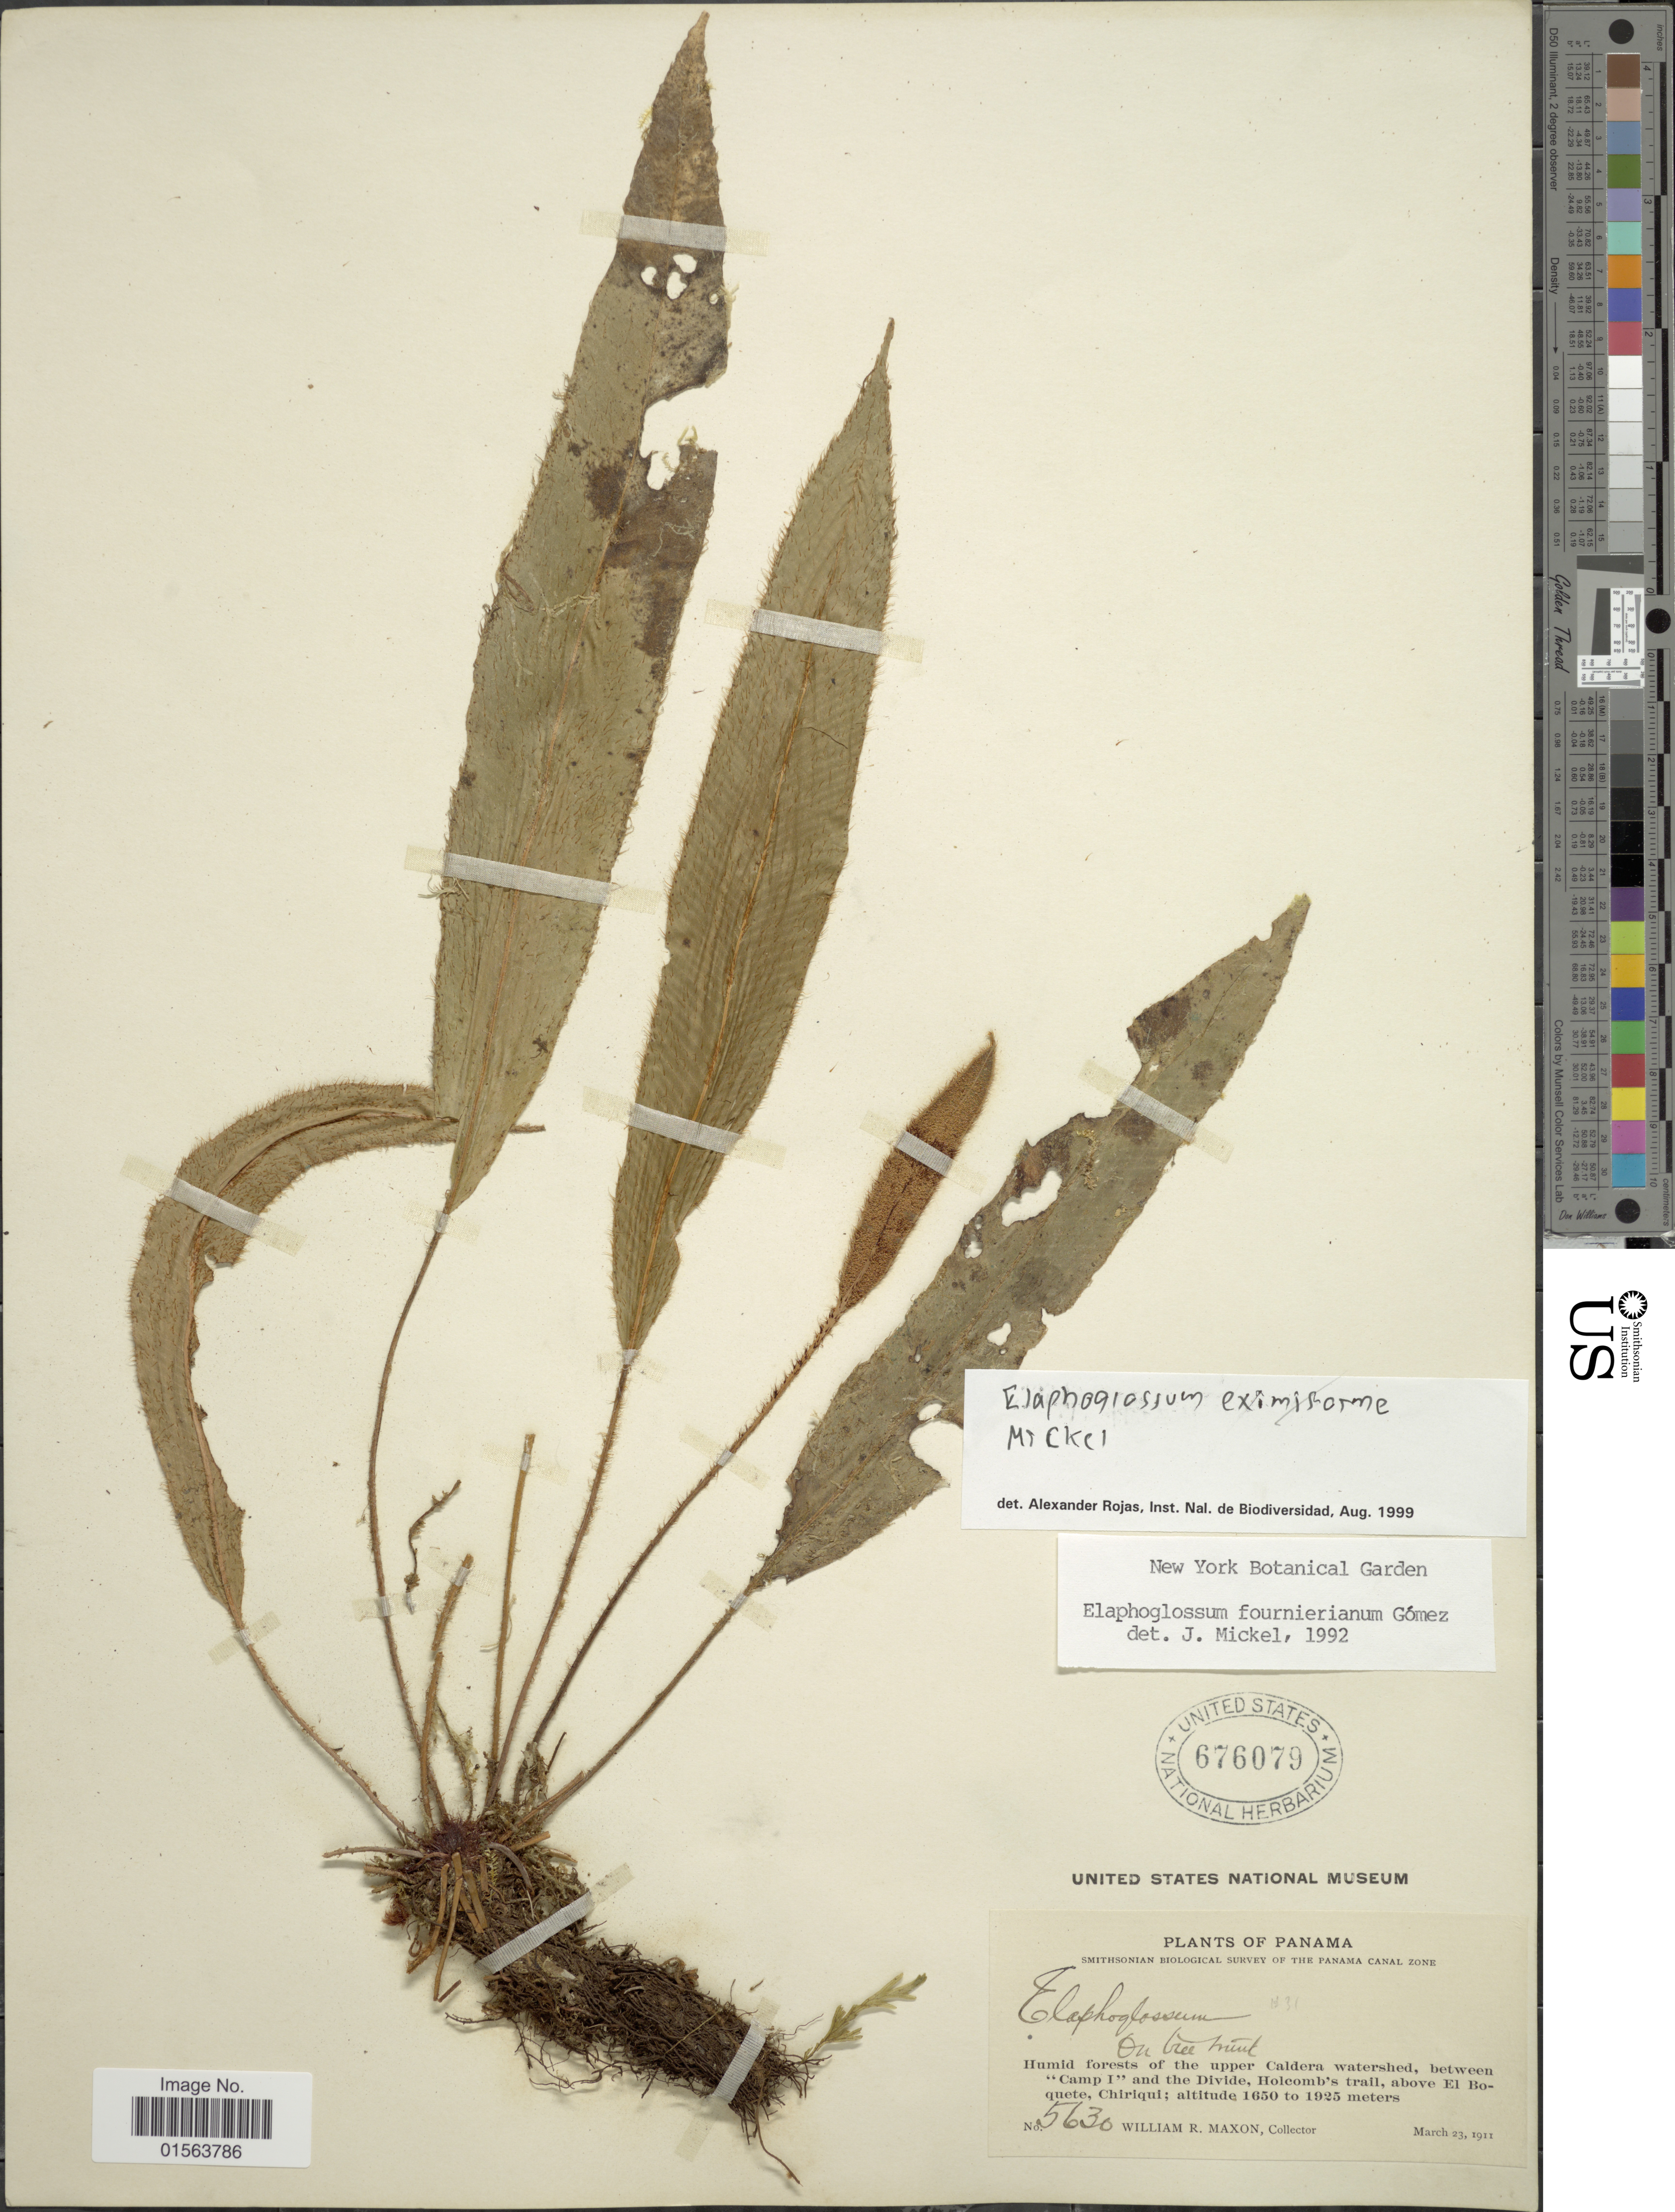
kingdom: Plantae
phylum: Tracheophyta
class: Polypodiopsida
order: Polypodiales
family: Dryopteridaceae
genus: Elaphoglossum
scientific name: Elaphoglossum fournierianum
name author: L.D. Gómez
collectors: W. R. Maxon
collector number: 5630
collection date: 1911-03-23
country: Panama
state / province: Chiriqui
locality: Humid forests of the upper Caldera watershed, between Camp 1 and the Divide, Holcomb's trail, above El Boquete, Chiriqui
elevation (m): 1650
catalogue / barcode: US 676079